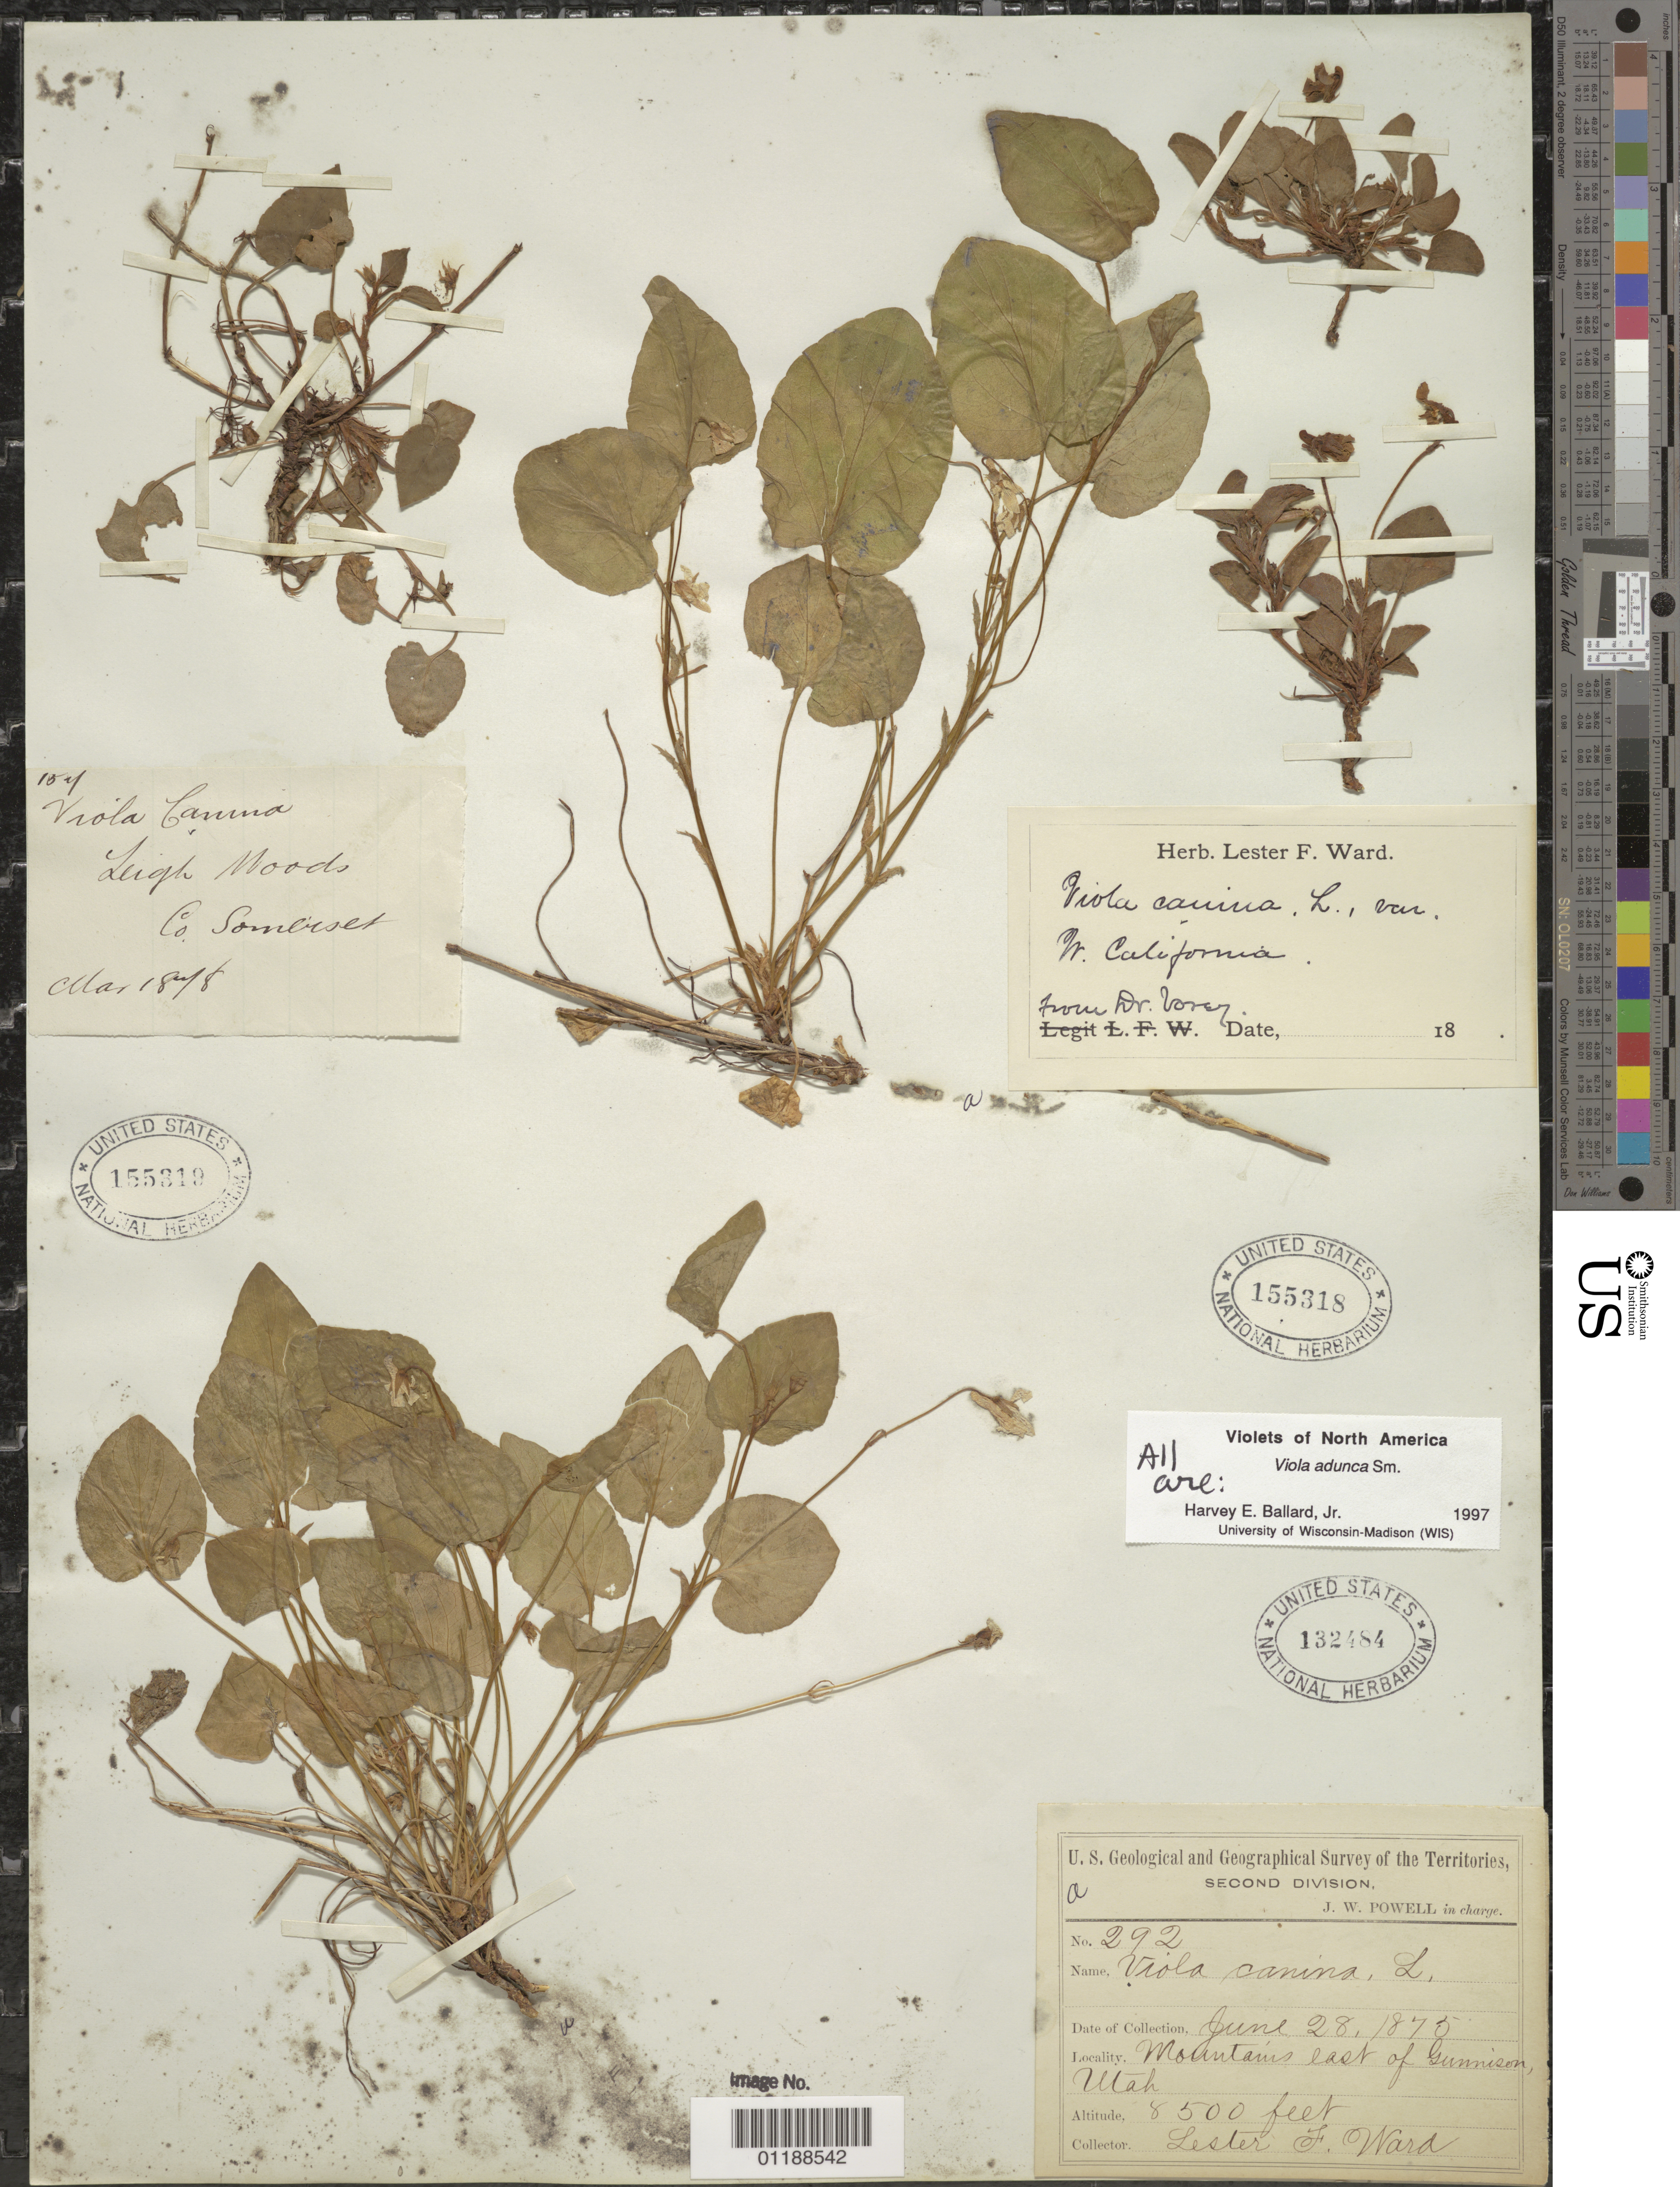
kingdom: Plantae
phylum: Tracheophyta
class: Magnoliopsida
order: Malpighiales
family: Violaceae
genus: Viola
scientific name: Viola adunca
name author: Sm.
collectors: Vasey, --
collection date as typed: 18--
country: United States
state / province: California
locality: W. California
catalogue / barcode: US 155318-2